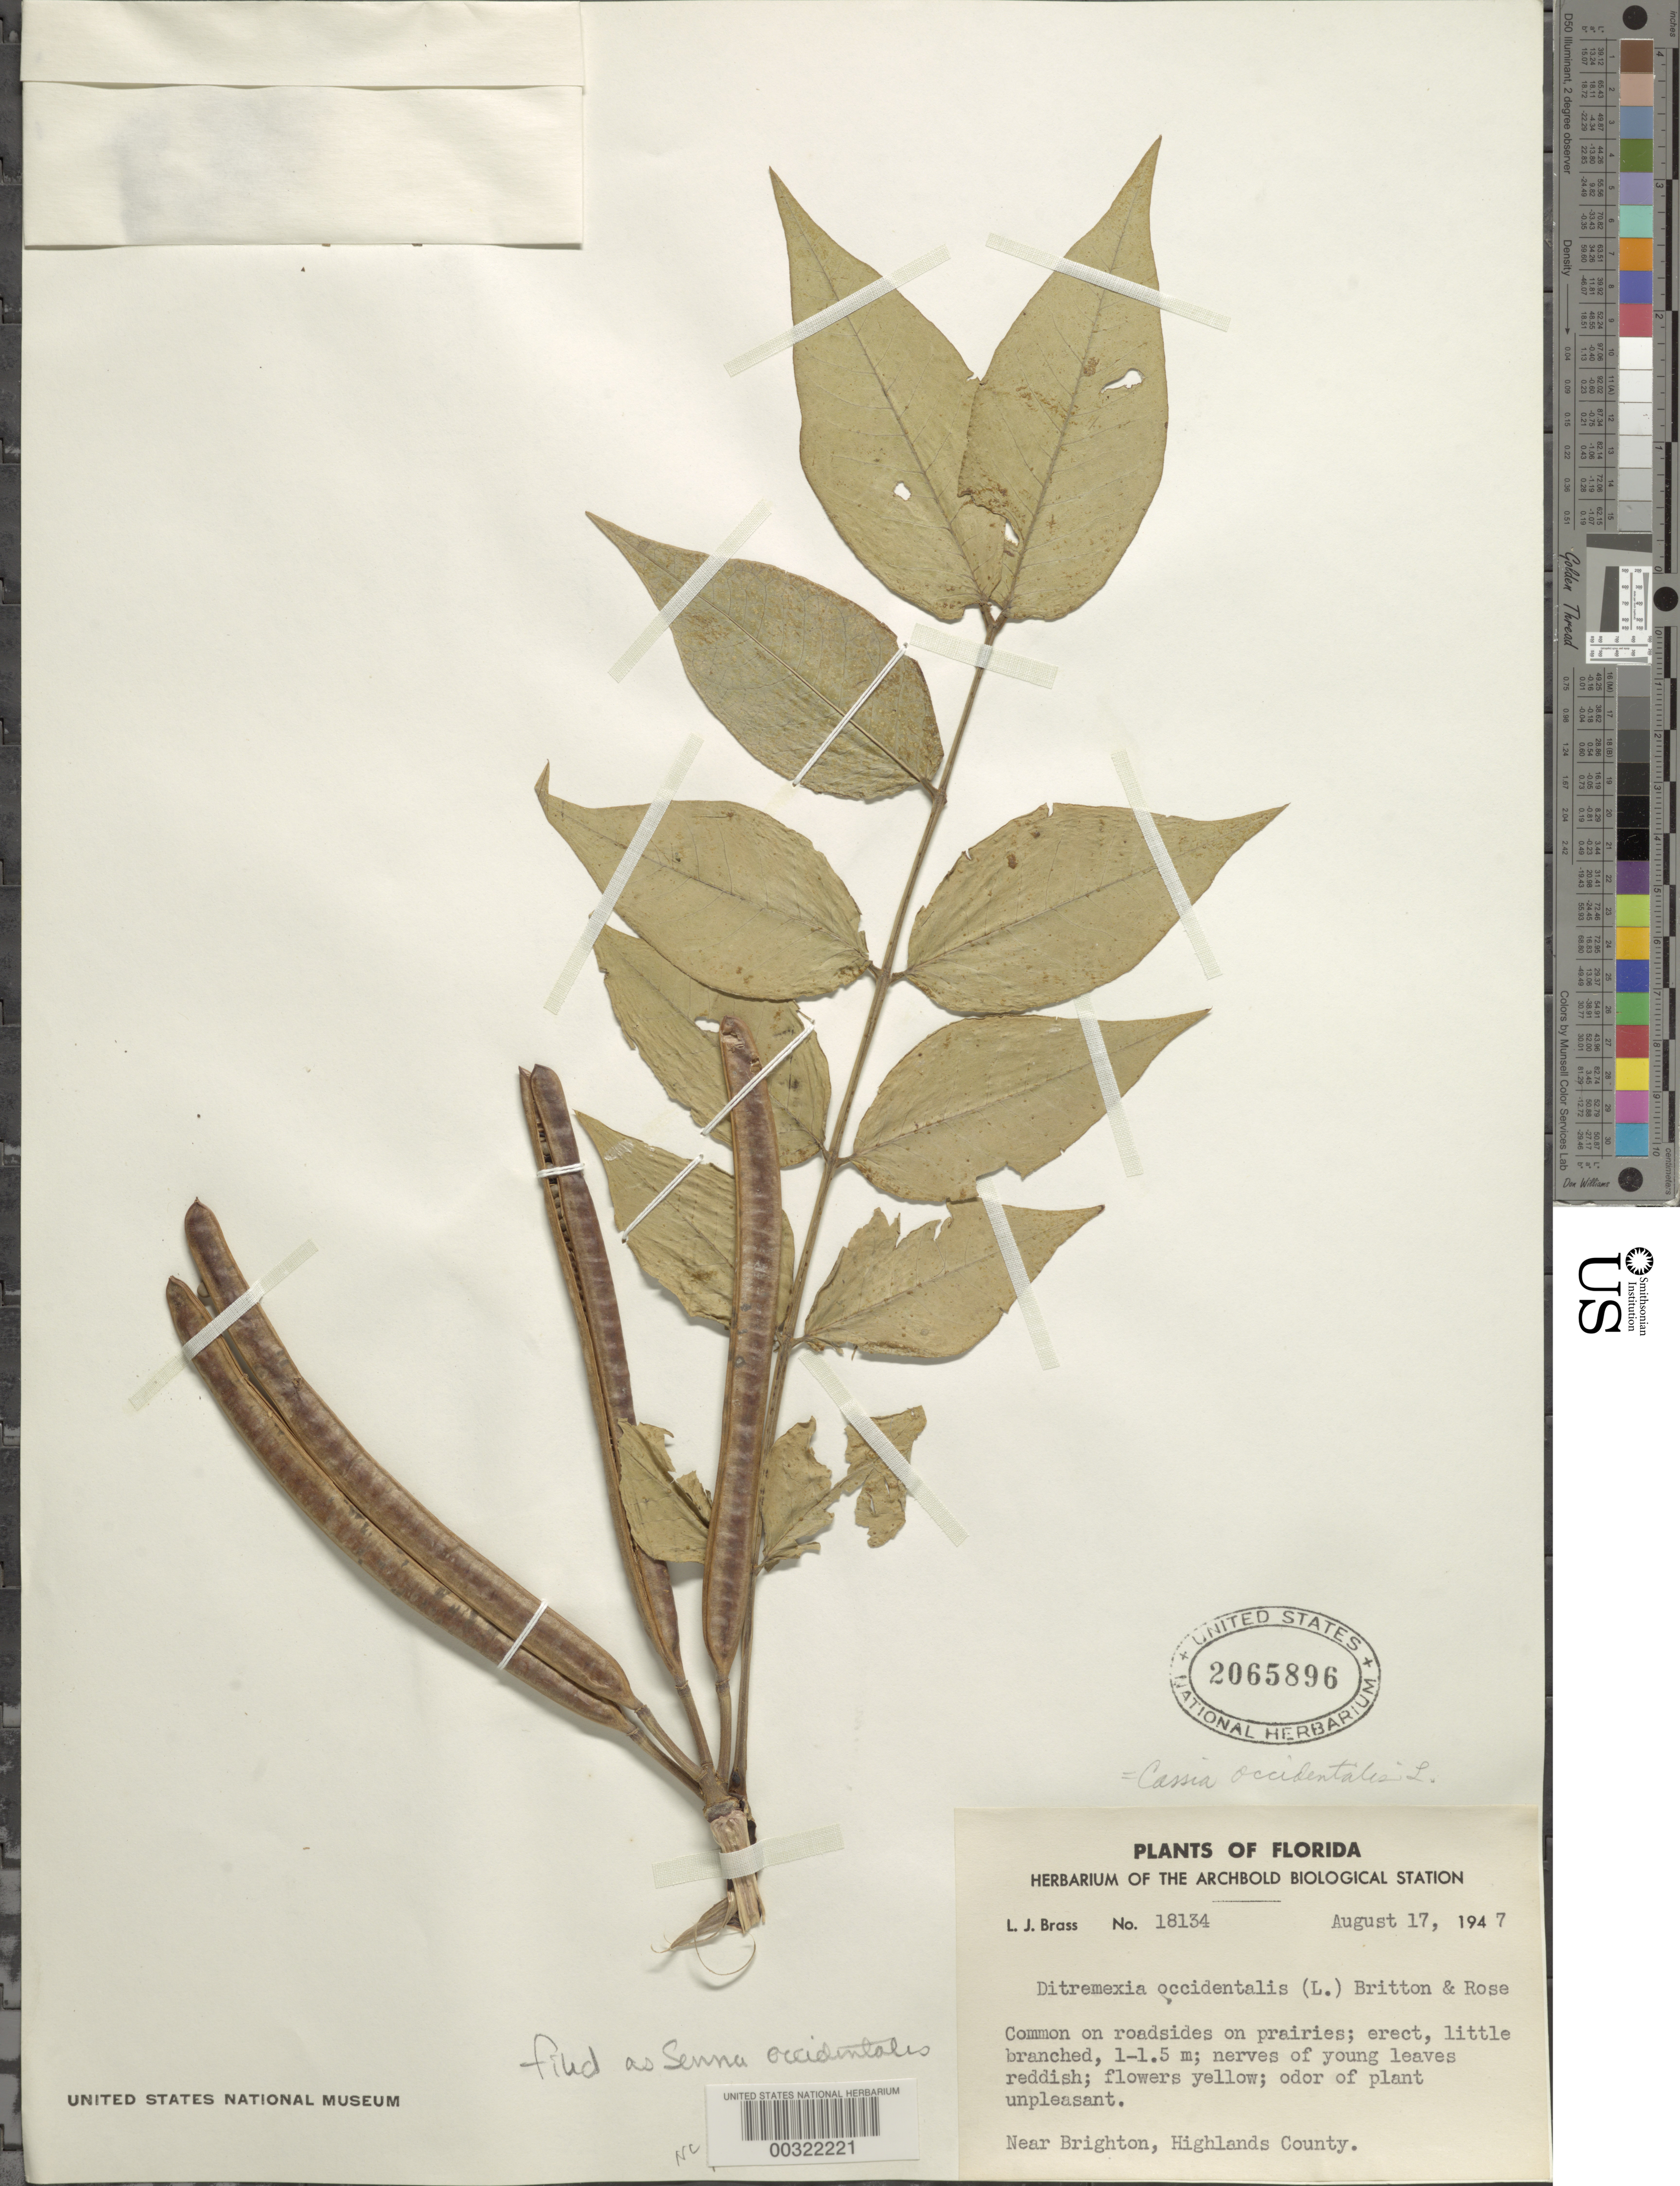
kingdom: Plantae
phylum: Tracheophyta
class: Magnoliopsida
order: Fabales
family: Fabaceae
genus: Senna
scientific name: Senna occidentalis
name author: (L.) Link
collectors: L. J. Brass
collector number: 18134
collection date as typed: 17 Aug 1947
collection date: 1947-08-17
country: United States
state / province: Florida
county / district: Highlands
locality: Near brighton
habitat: Roadsides on prairies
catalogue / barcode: US 2065896